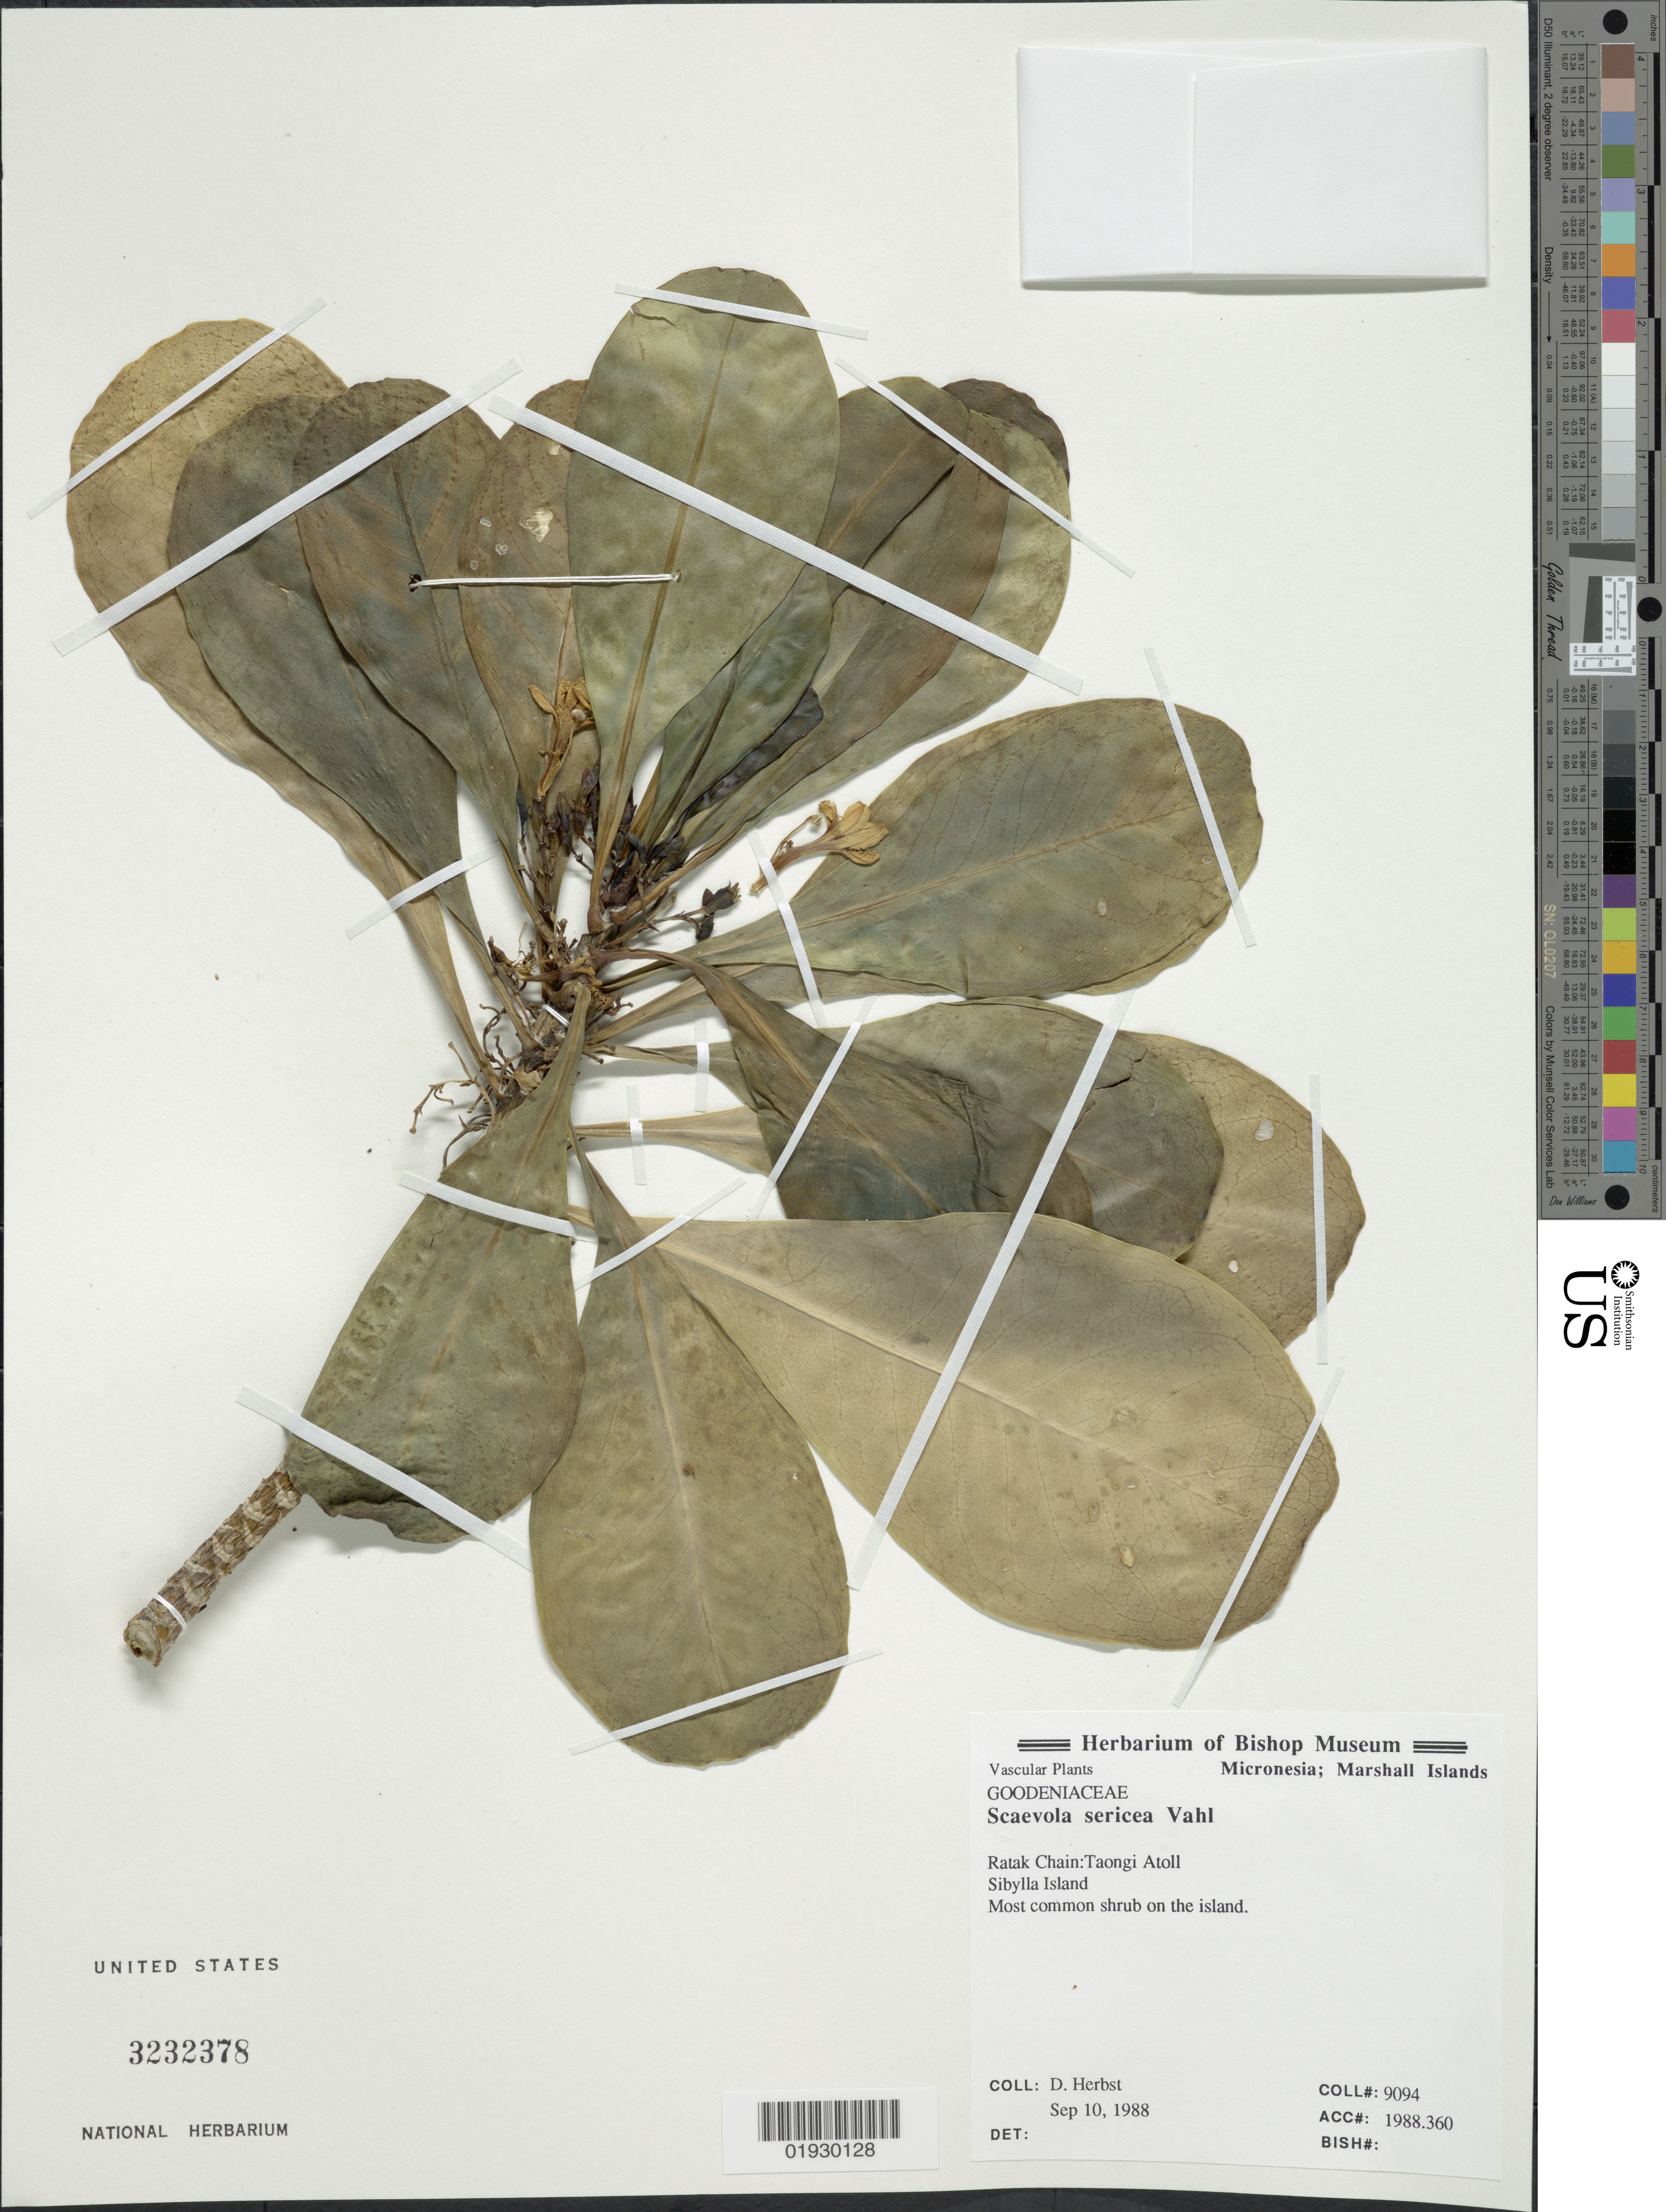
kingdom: Plantae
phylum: Tracheophyta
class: Magnoliopsida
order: Asterales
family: Goodeniaceae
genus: Scaevola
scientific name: Scaevola taccada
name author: (Gaertn.) Roxb.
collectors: D. Herbst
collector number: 9094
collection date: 1988-09-10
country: Marshall Islands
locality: Micronesia. Ratak Chain: Taongi Atoll. Sibylla Island.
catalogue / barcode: US 3232378